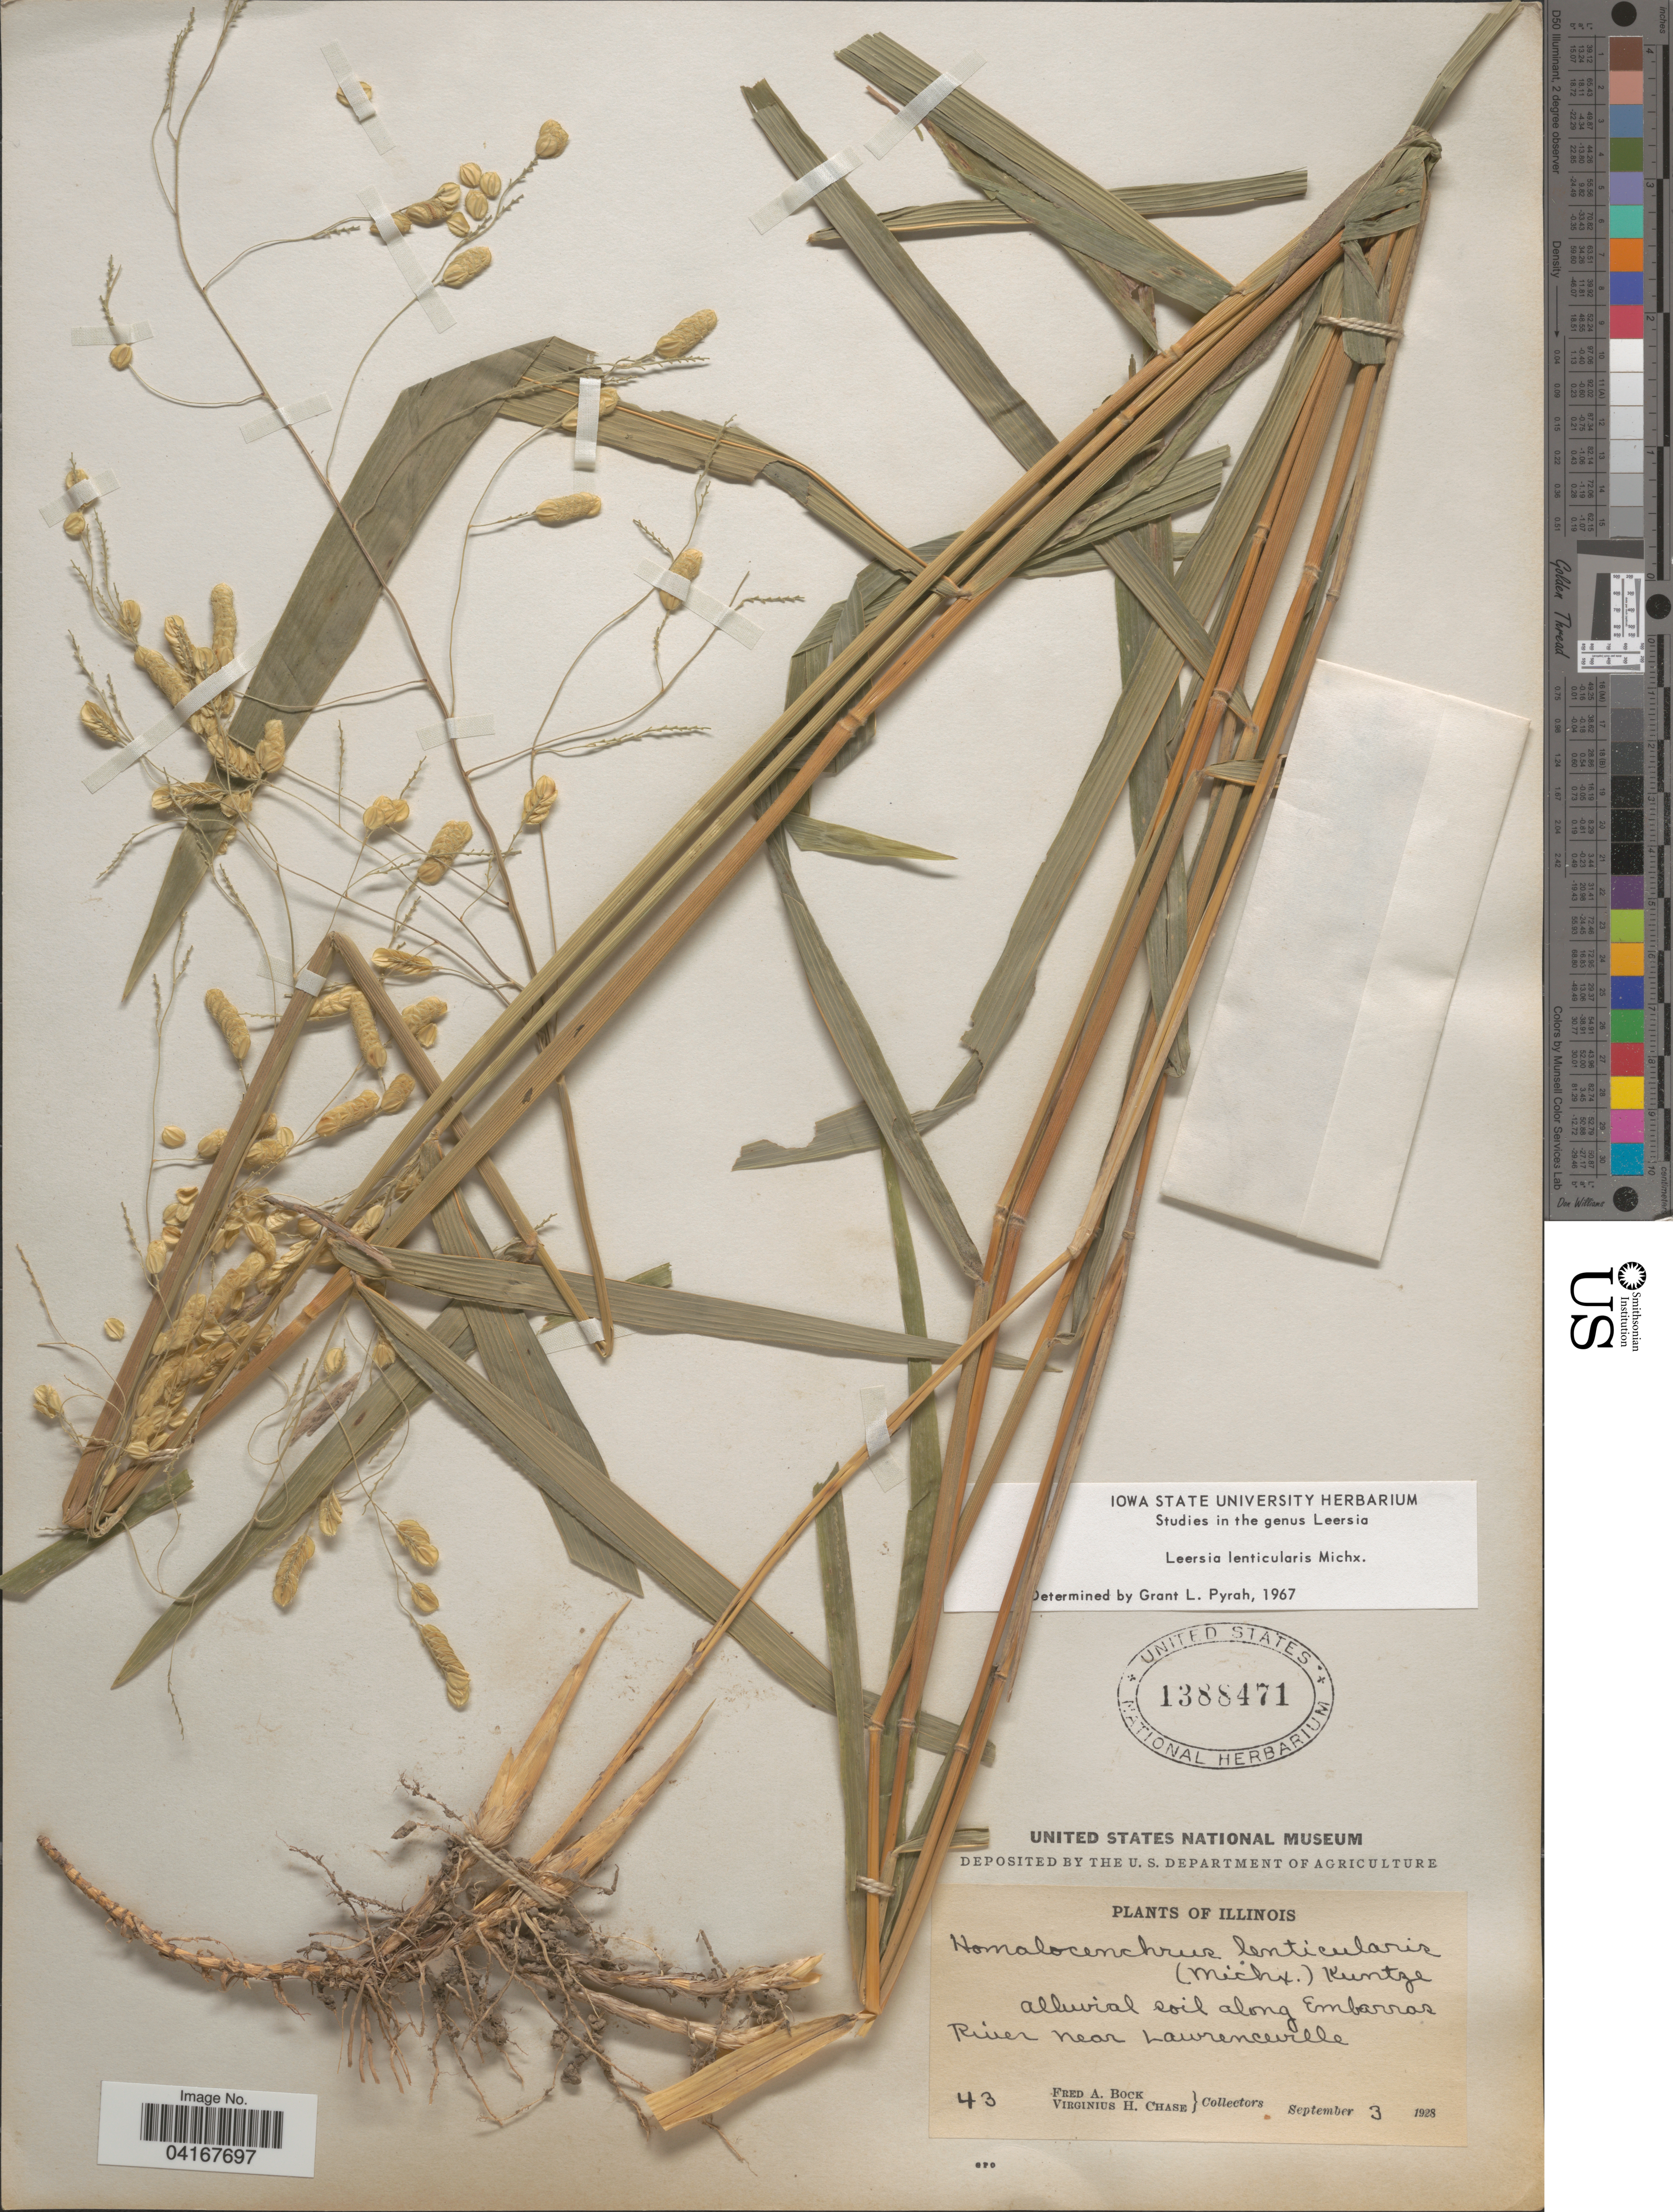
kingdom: Plantae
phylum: Tracheophyta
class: Liliopsida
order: Poales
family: Poaceae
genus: Leersia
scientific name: Leersia lenticularis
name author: Michx.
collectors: F. Rock & V. H. Chase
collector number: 43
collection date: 1928-09-03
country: United States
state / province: Illinois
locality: Alluvial soil along Embarras River near Lawrenceville.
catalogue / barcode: US 1388471